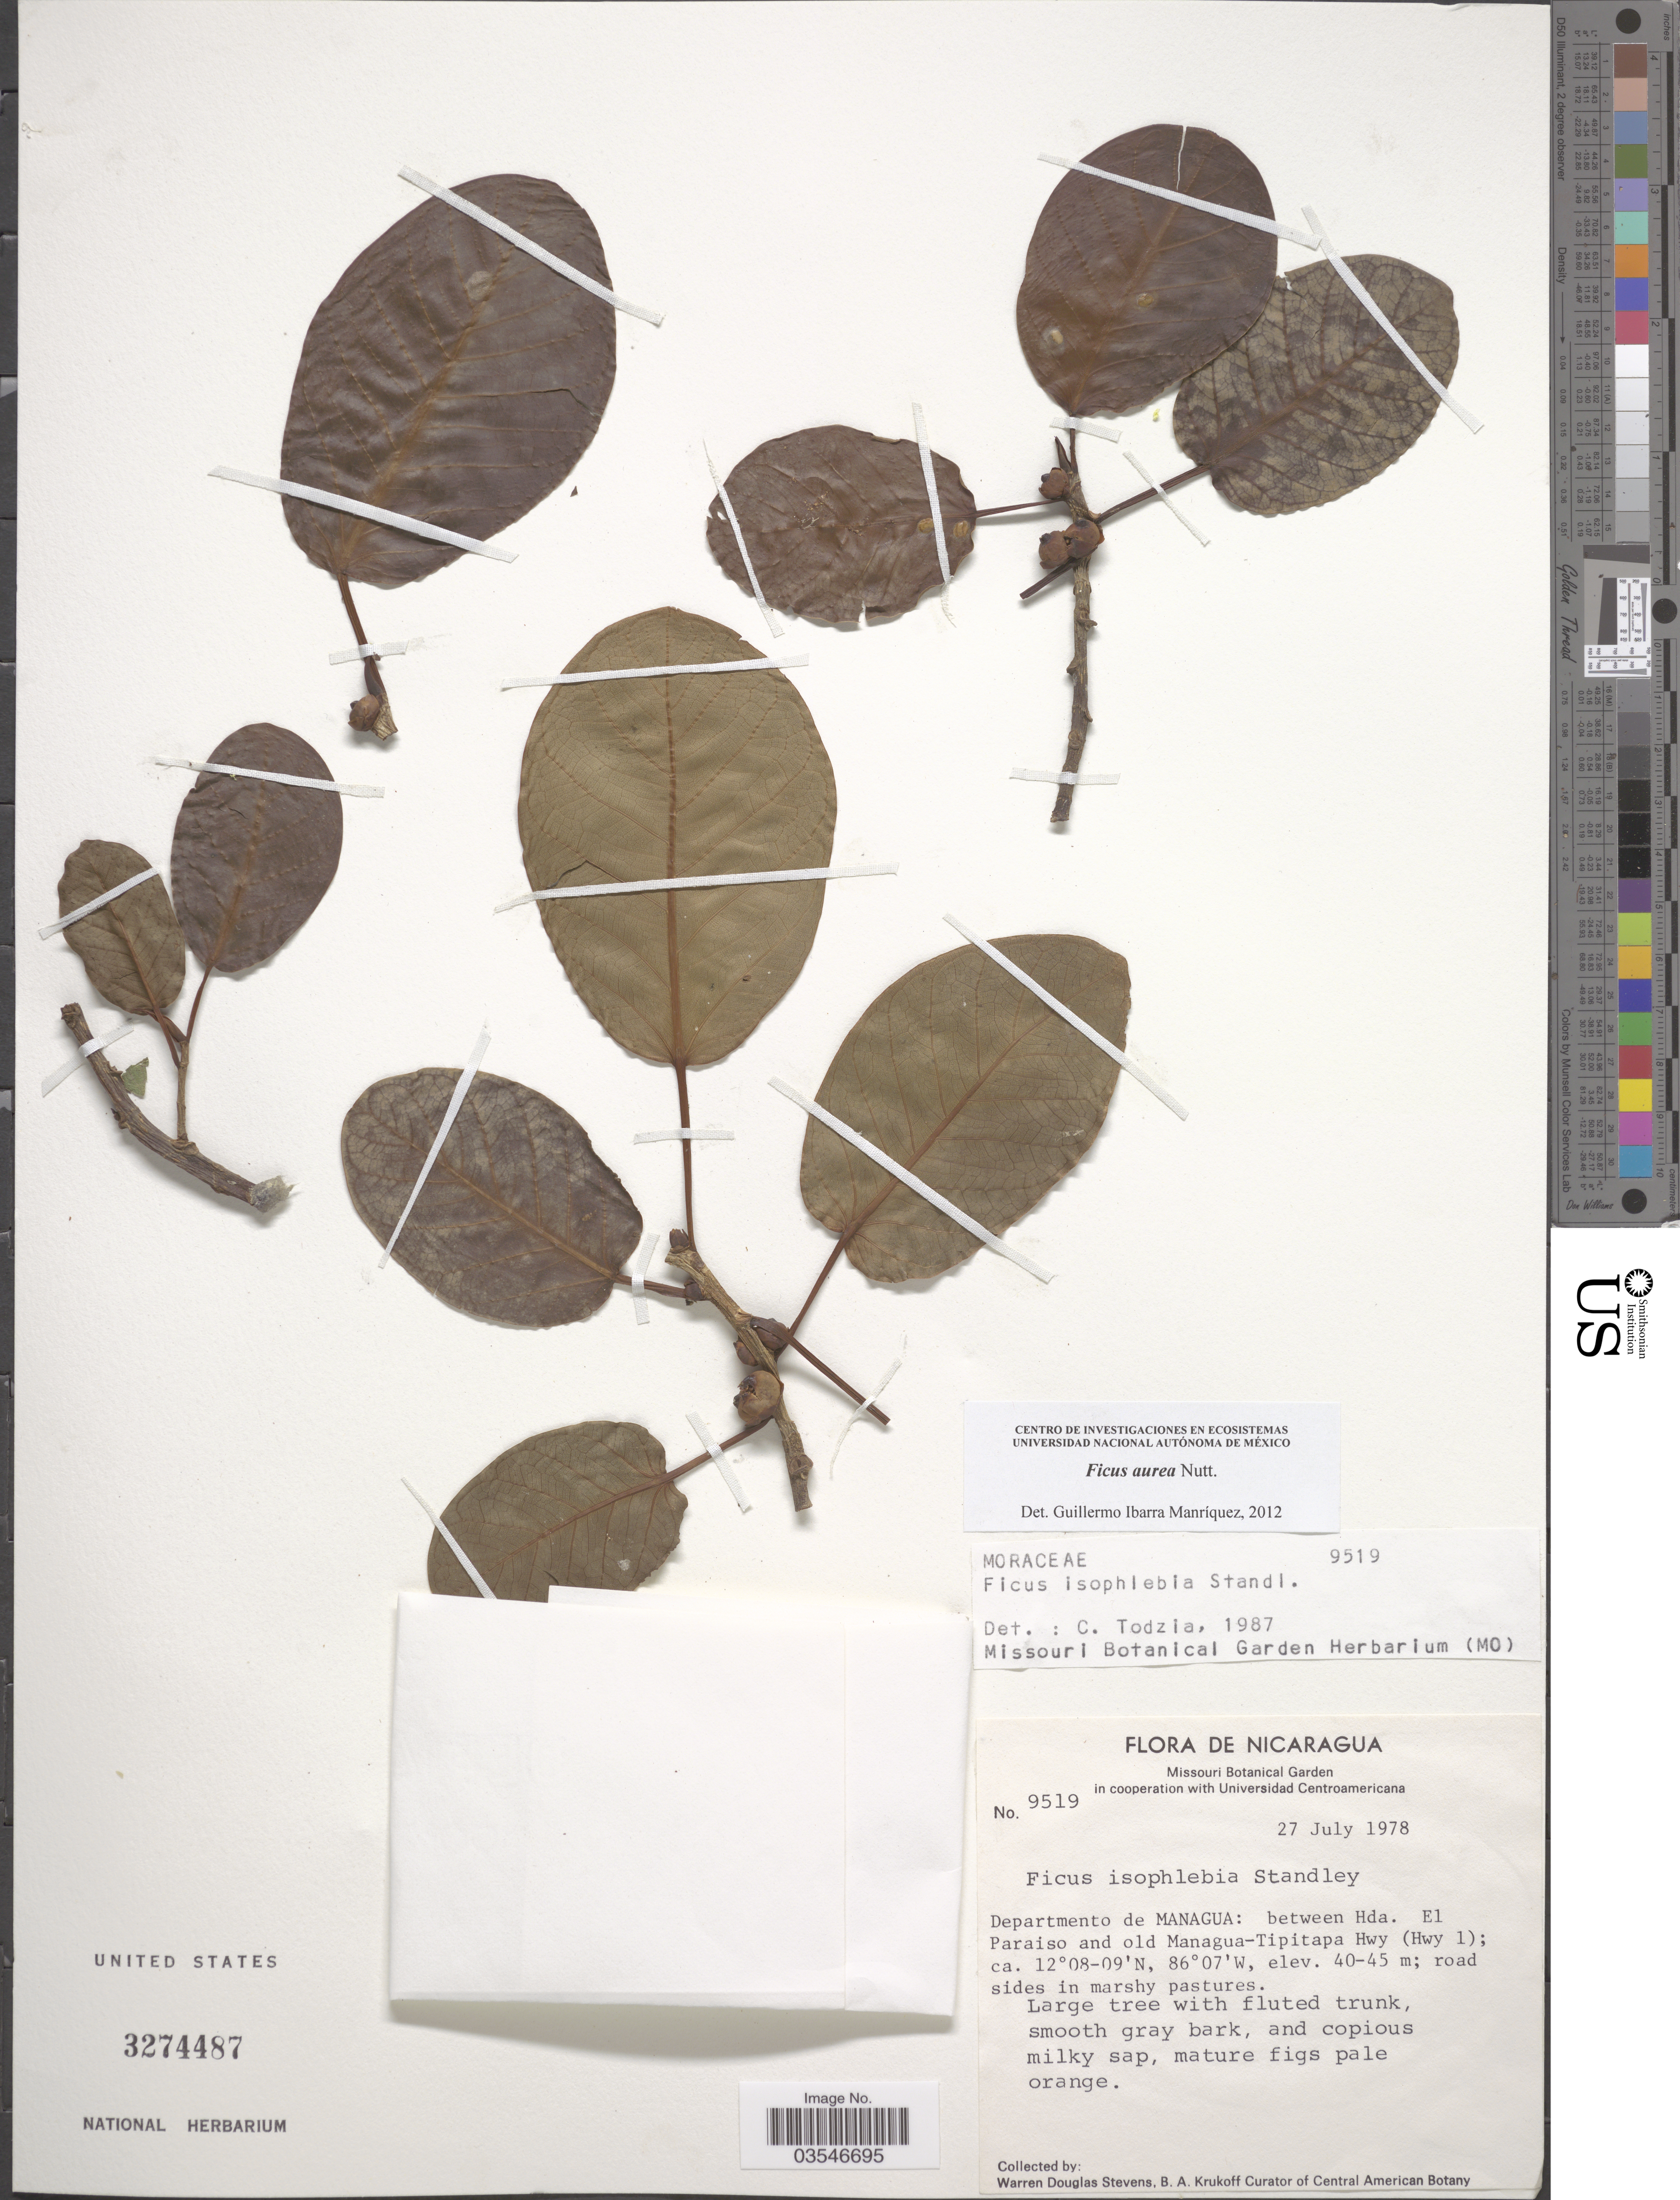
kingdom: Plantae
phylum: Tracheophyta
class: Magnoliopsida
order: Rosales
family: Moraceae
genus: Ficus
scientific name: Ficus aurea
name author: Nutt.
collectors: W. D. Stevens & B. A. Krukoff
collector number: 9519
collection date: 1978-07-27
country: Nicaragua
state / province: Managua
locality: Departmento de Managua: between Hda. El Paraiso and old Managua-Tipitapa Hwy (Hwy1).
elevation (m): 40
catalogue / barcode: US 3274487